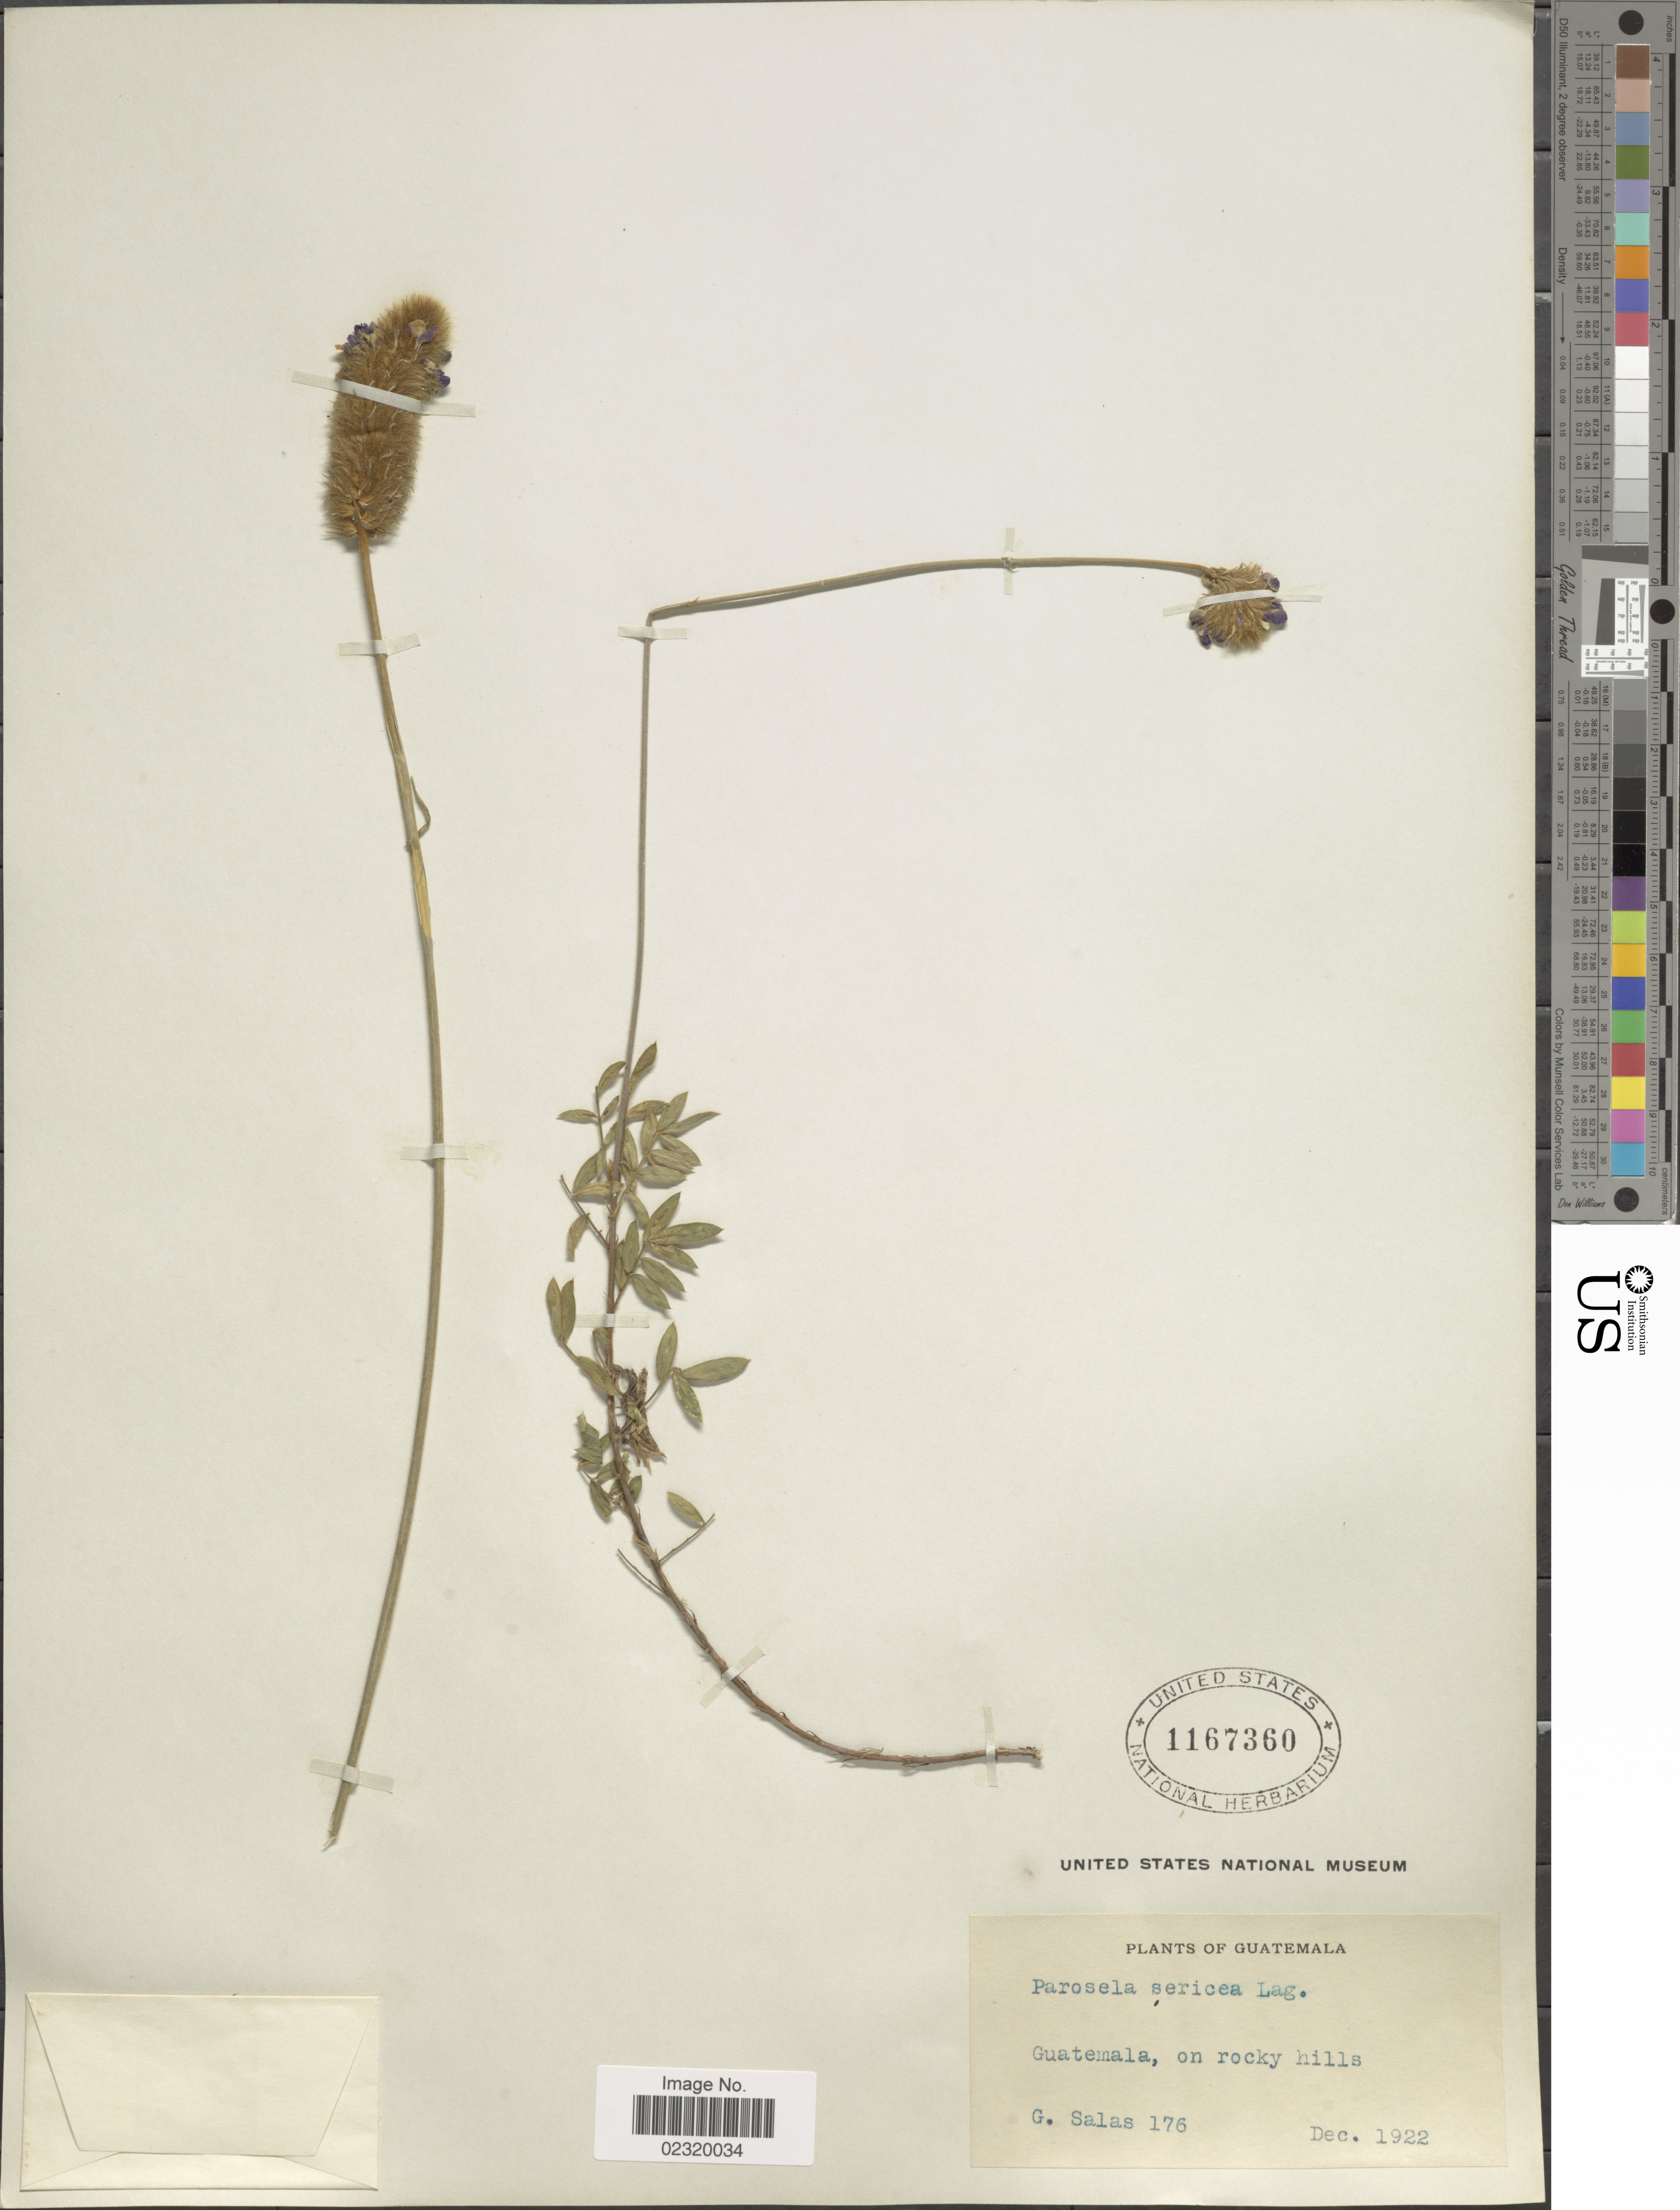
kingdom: Plantae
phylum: Tracheophyta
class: Magnoliopsida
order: Fabales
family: Fabaceae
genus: Dalea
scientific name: Dalea sericea var. sericea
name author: Lag.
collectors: G. Salas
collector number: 176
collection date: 1922-12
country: Guatemala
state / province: Guatemala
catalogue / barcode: US 1167360